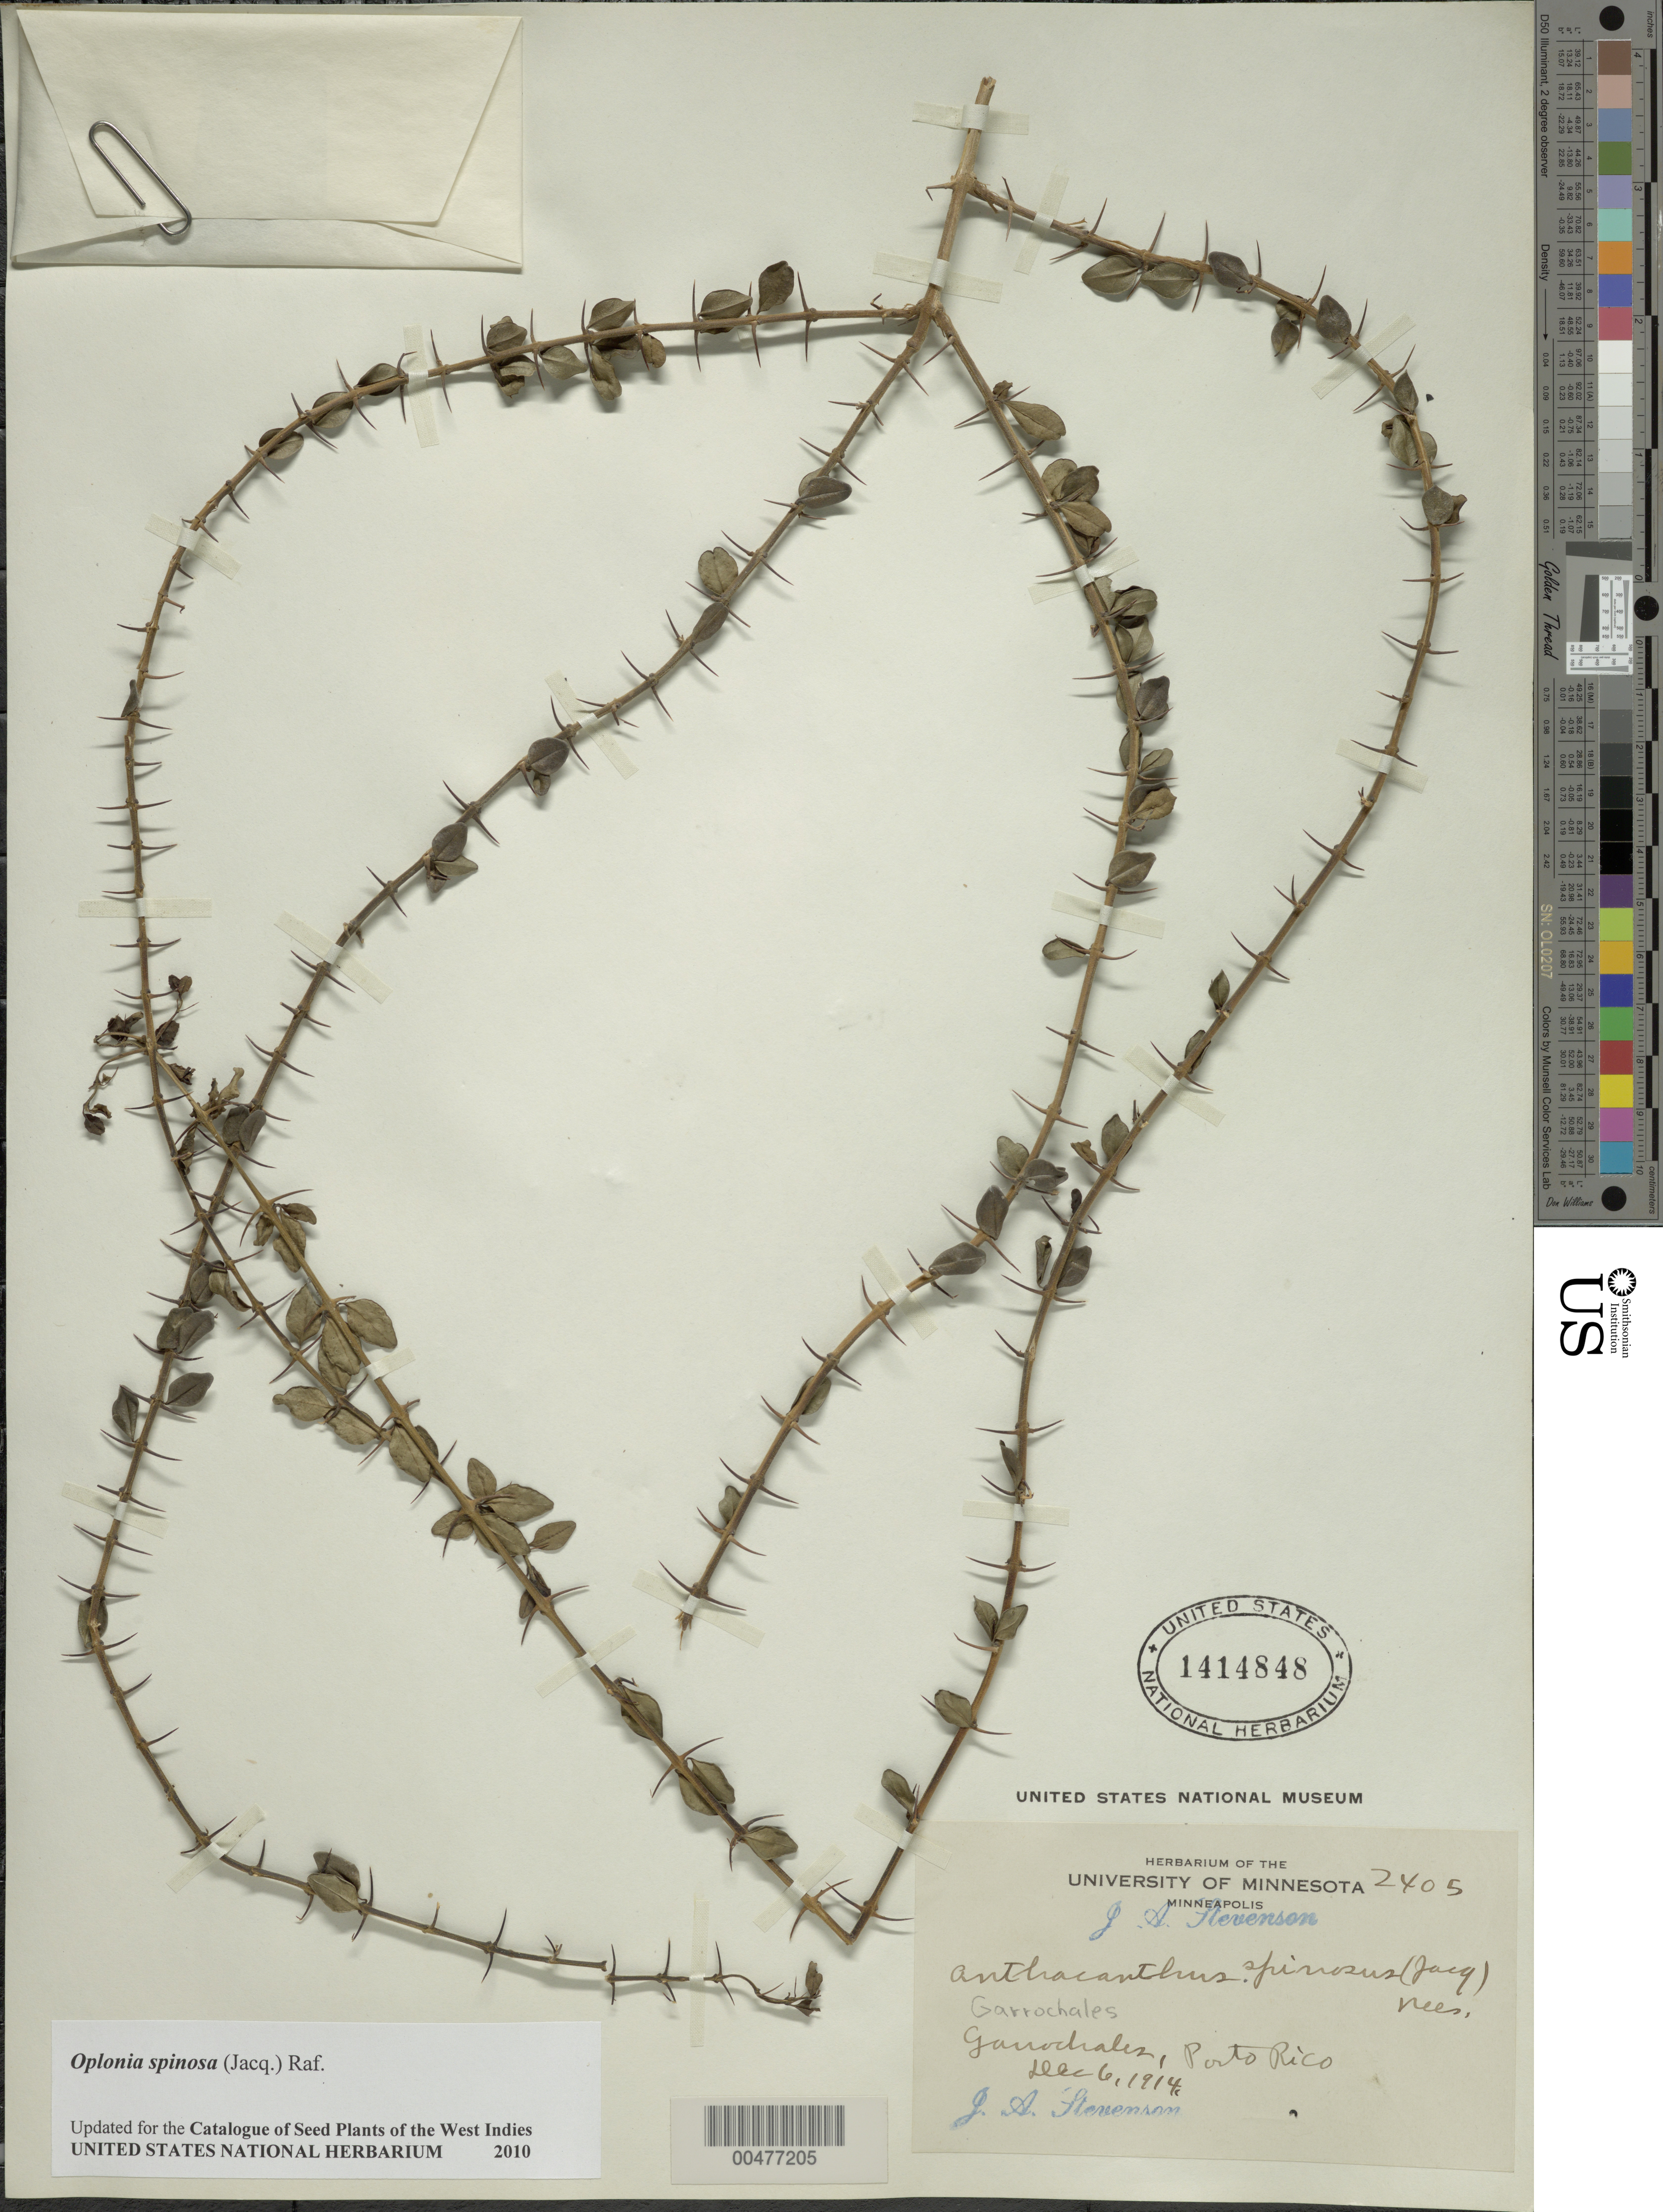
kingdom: Plantae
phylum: Tracheophyta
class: Magnoliopsida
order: Gentianales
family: Apocynaceae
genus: Metastelma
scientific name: Metastelma ephedroides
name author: (Griseb.) Schltr. in Urb.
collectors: F. H. Sargent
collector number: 622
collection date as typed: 02 Oct 1938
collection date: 1938-10-02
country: Puerto Rico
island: Greater Antilles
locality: Maricao. On bushes.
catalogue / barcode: US 1781027